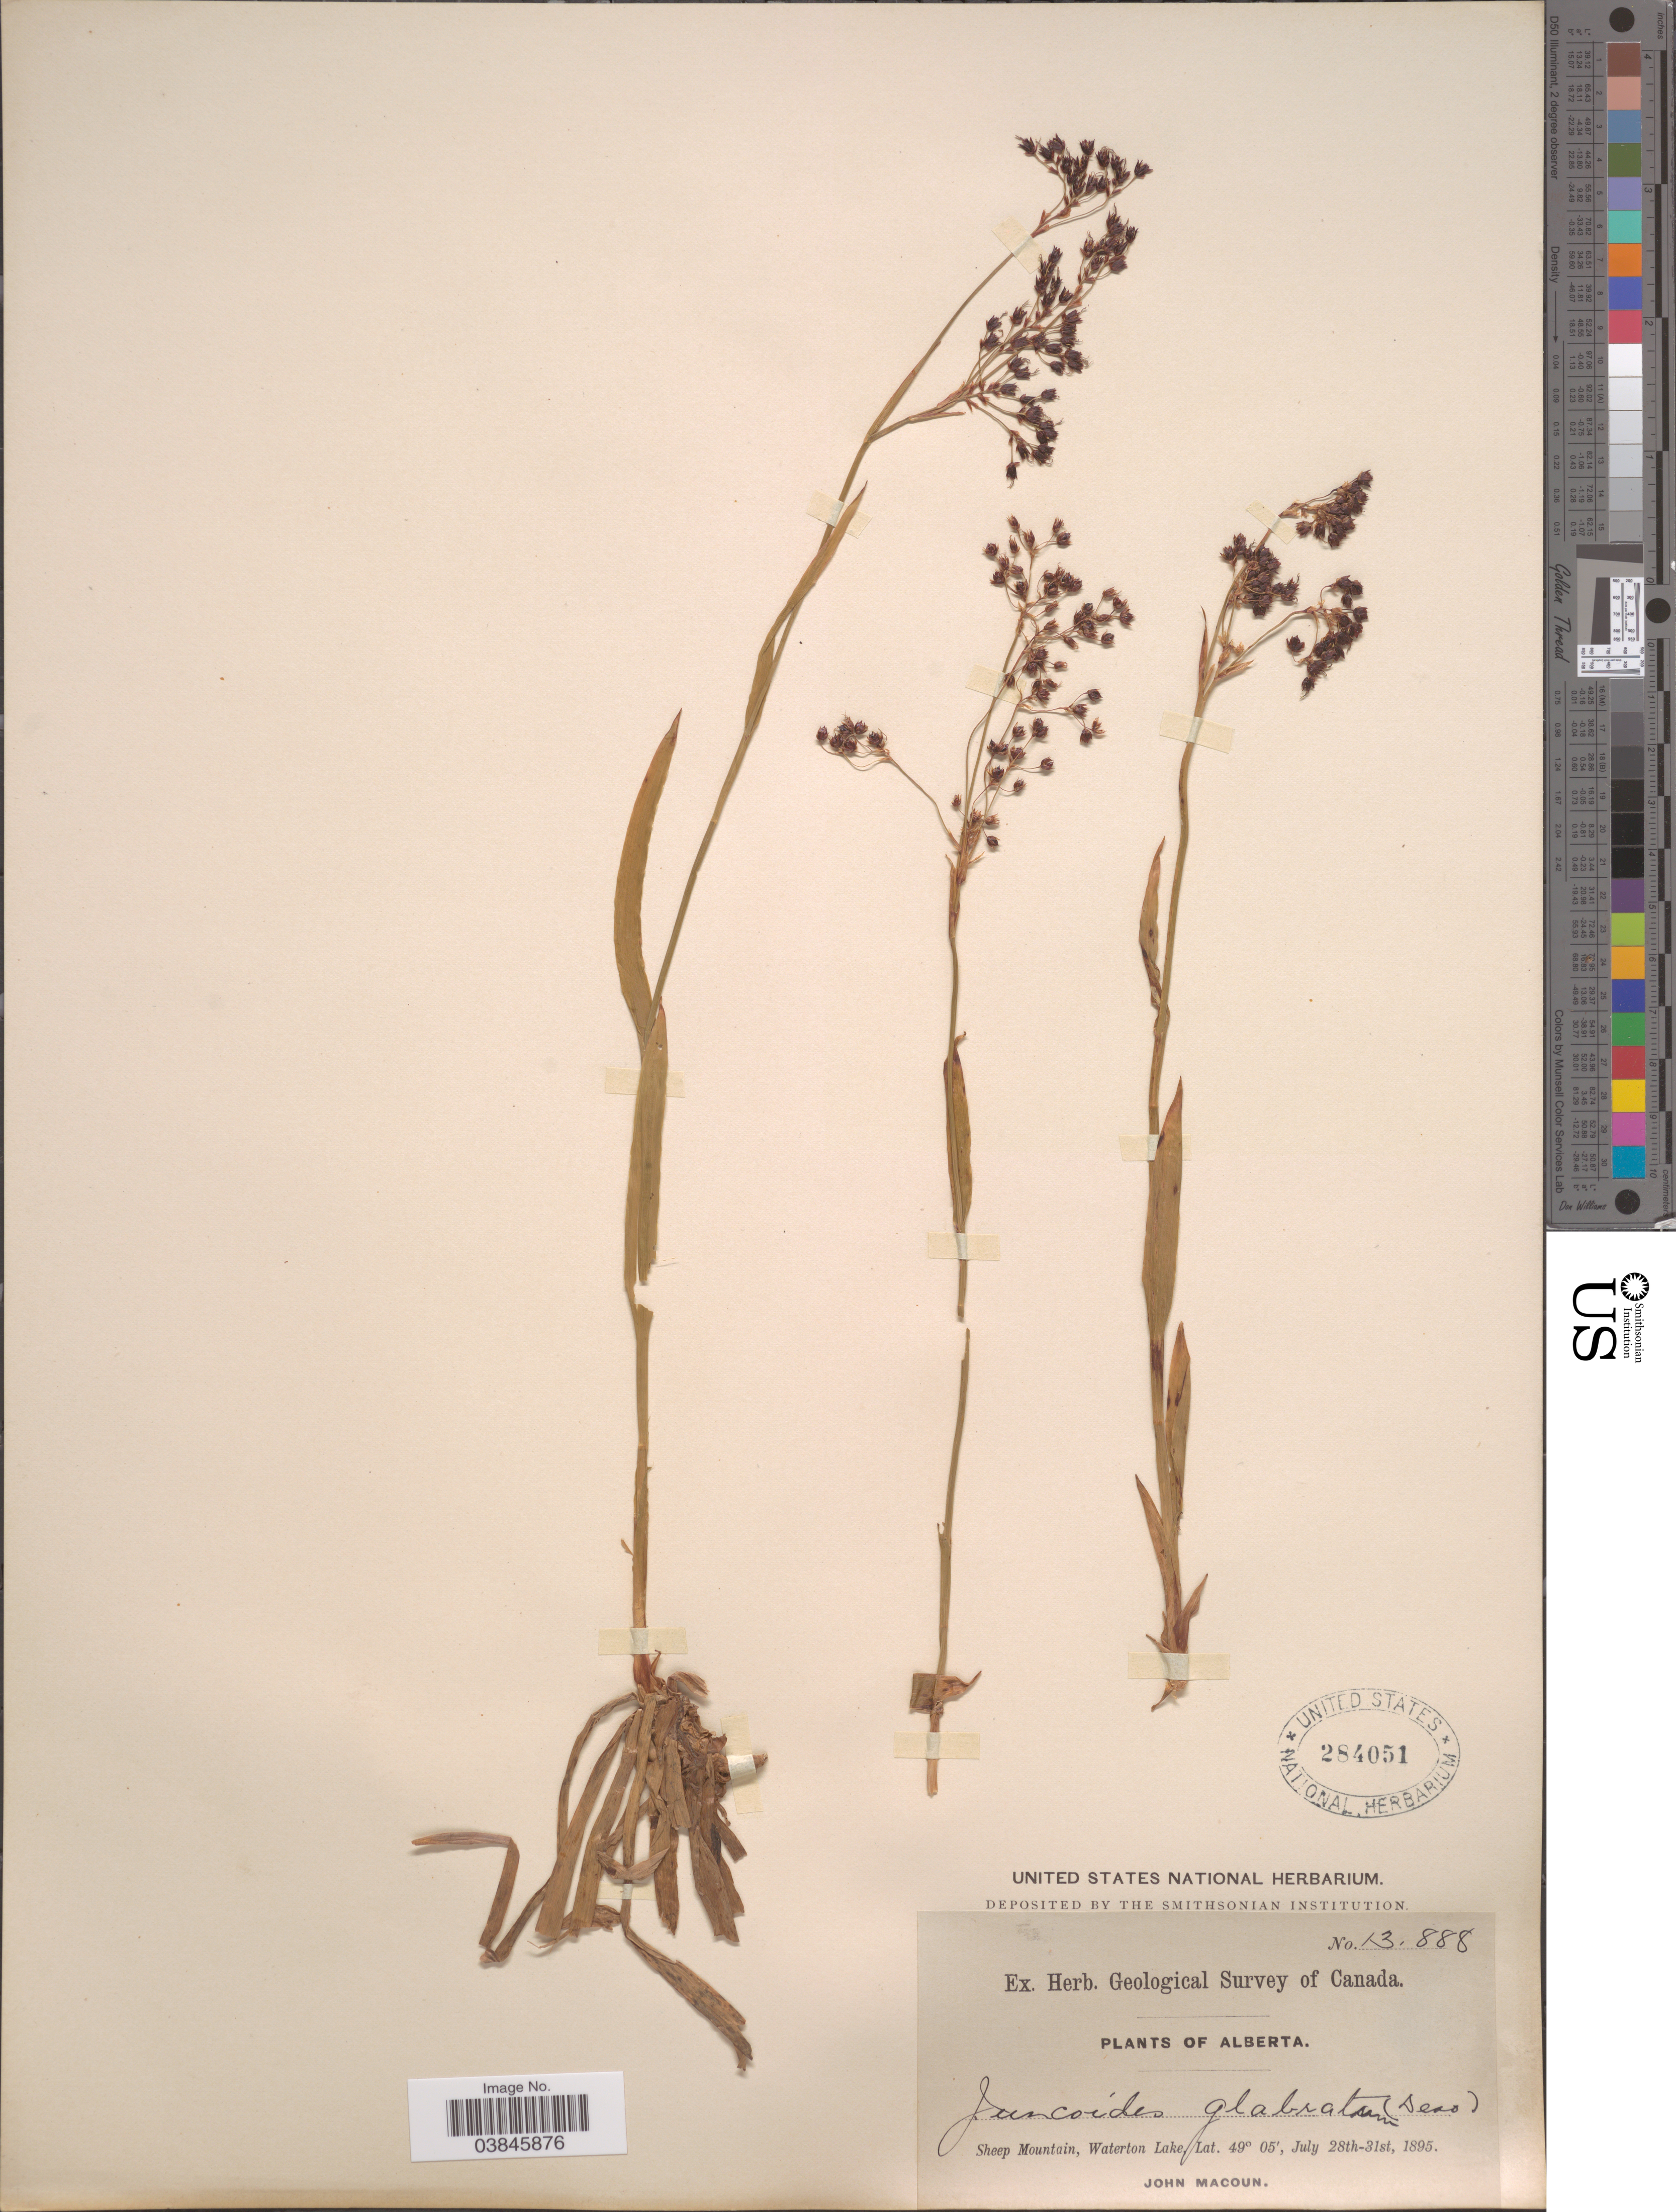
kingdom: Plantae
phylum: Tracheophyta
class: Liliopsida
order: Poales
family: Juncaceae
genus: Luzula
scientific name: Luzula glabrata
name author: (Hoppe) Desv.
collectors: J. Macoun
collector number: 13888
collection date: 1895-07-28/1895-07-31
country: Canada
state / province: Alberta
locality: Sheep Mountain, Waterton Lake.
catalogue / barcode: US 284051